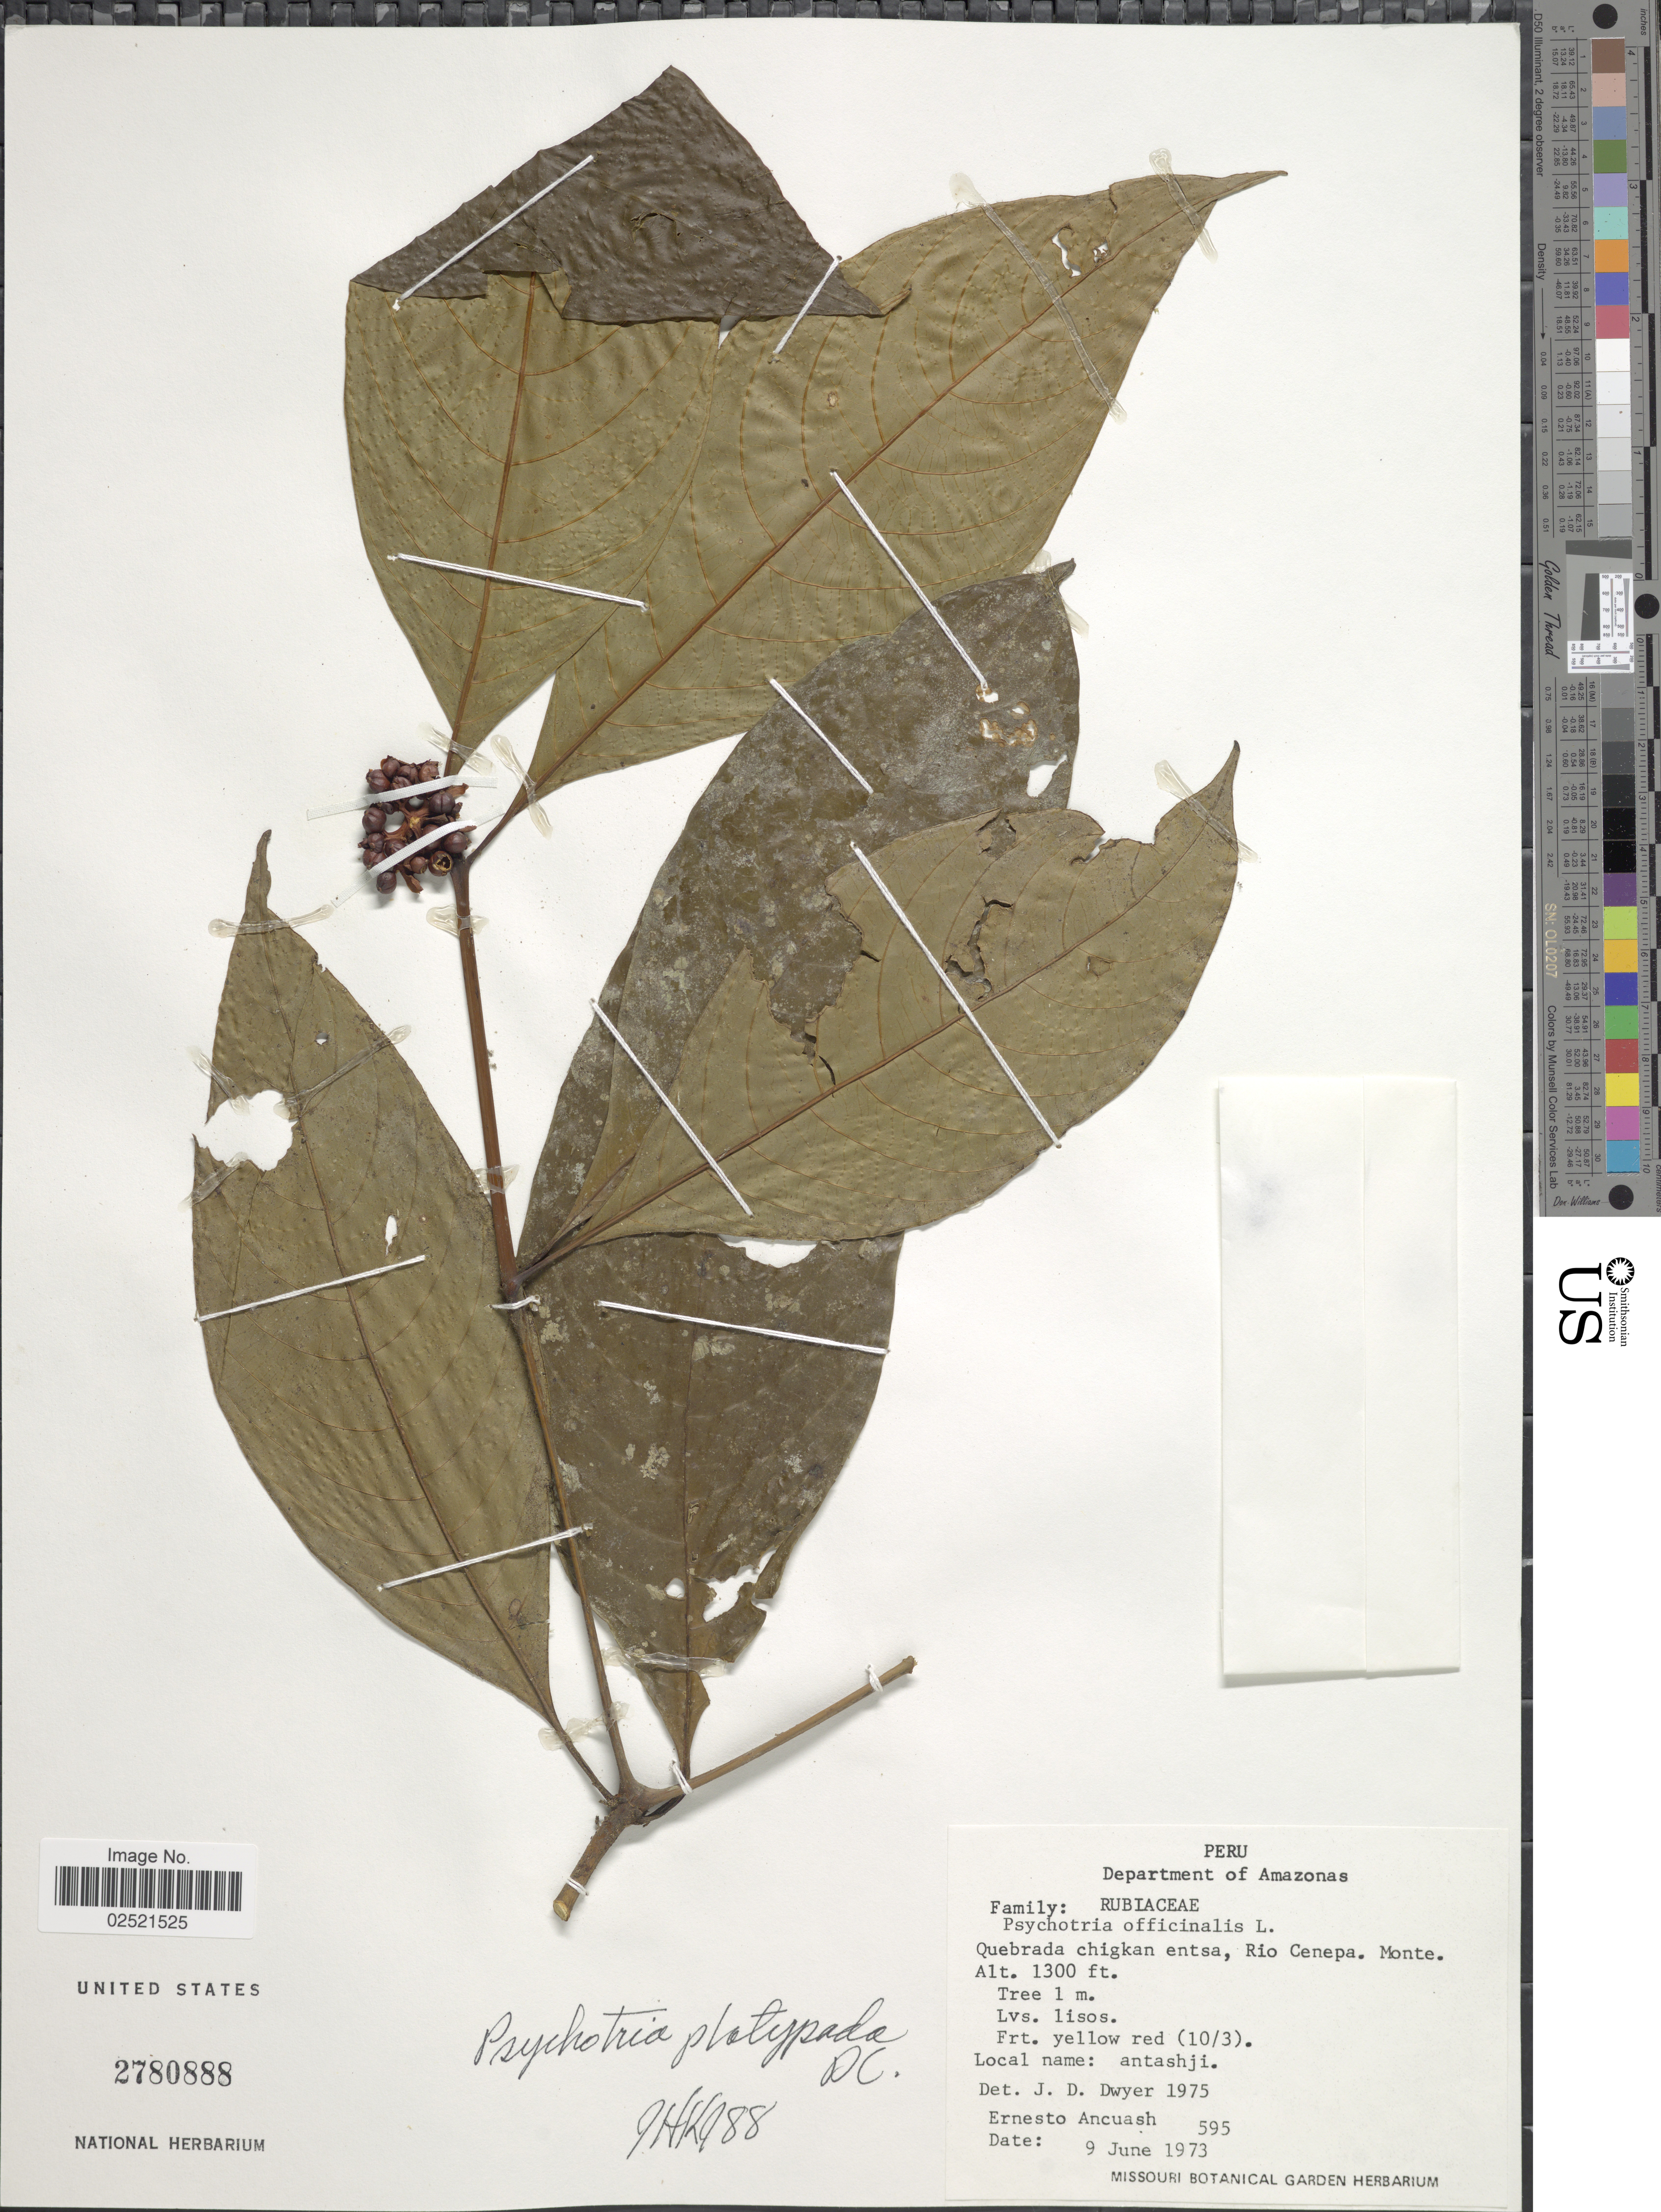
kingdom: Plantae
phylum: Tracheophyta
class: Magnoliopsida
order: Gentianales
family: Rubiaceae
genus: Psychotria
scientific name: Psychotria platypoda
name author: DC.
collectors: E. Ancuash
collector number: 595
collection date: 1973-06-09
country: Peru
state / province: Amazonas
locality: Quebrada chigkan entsa, Rio Cenepa, Monte.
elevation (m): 396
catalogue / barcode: US 2780888